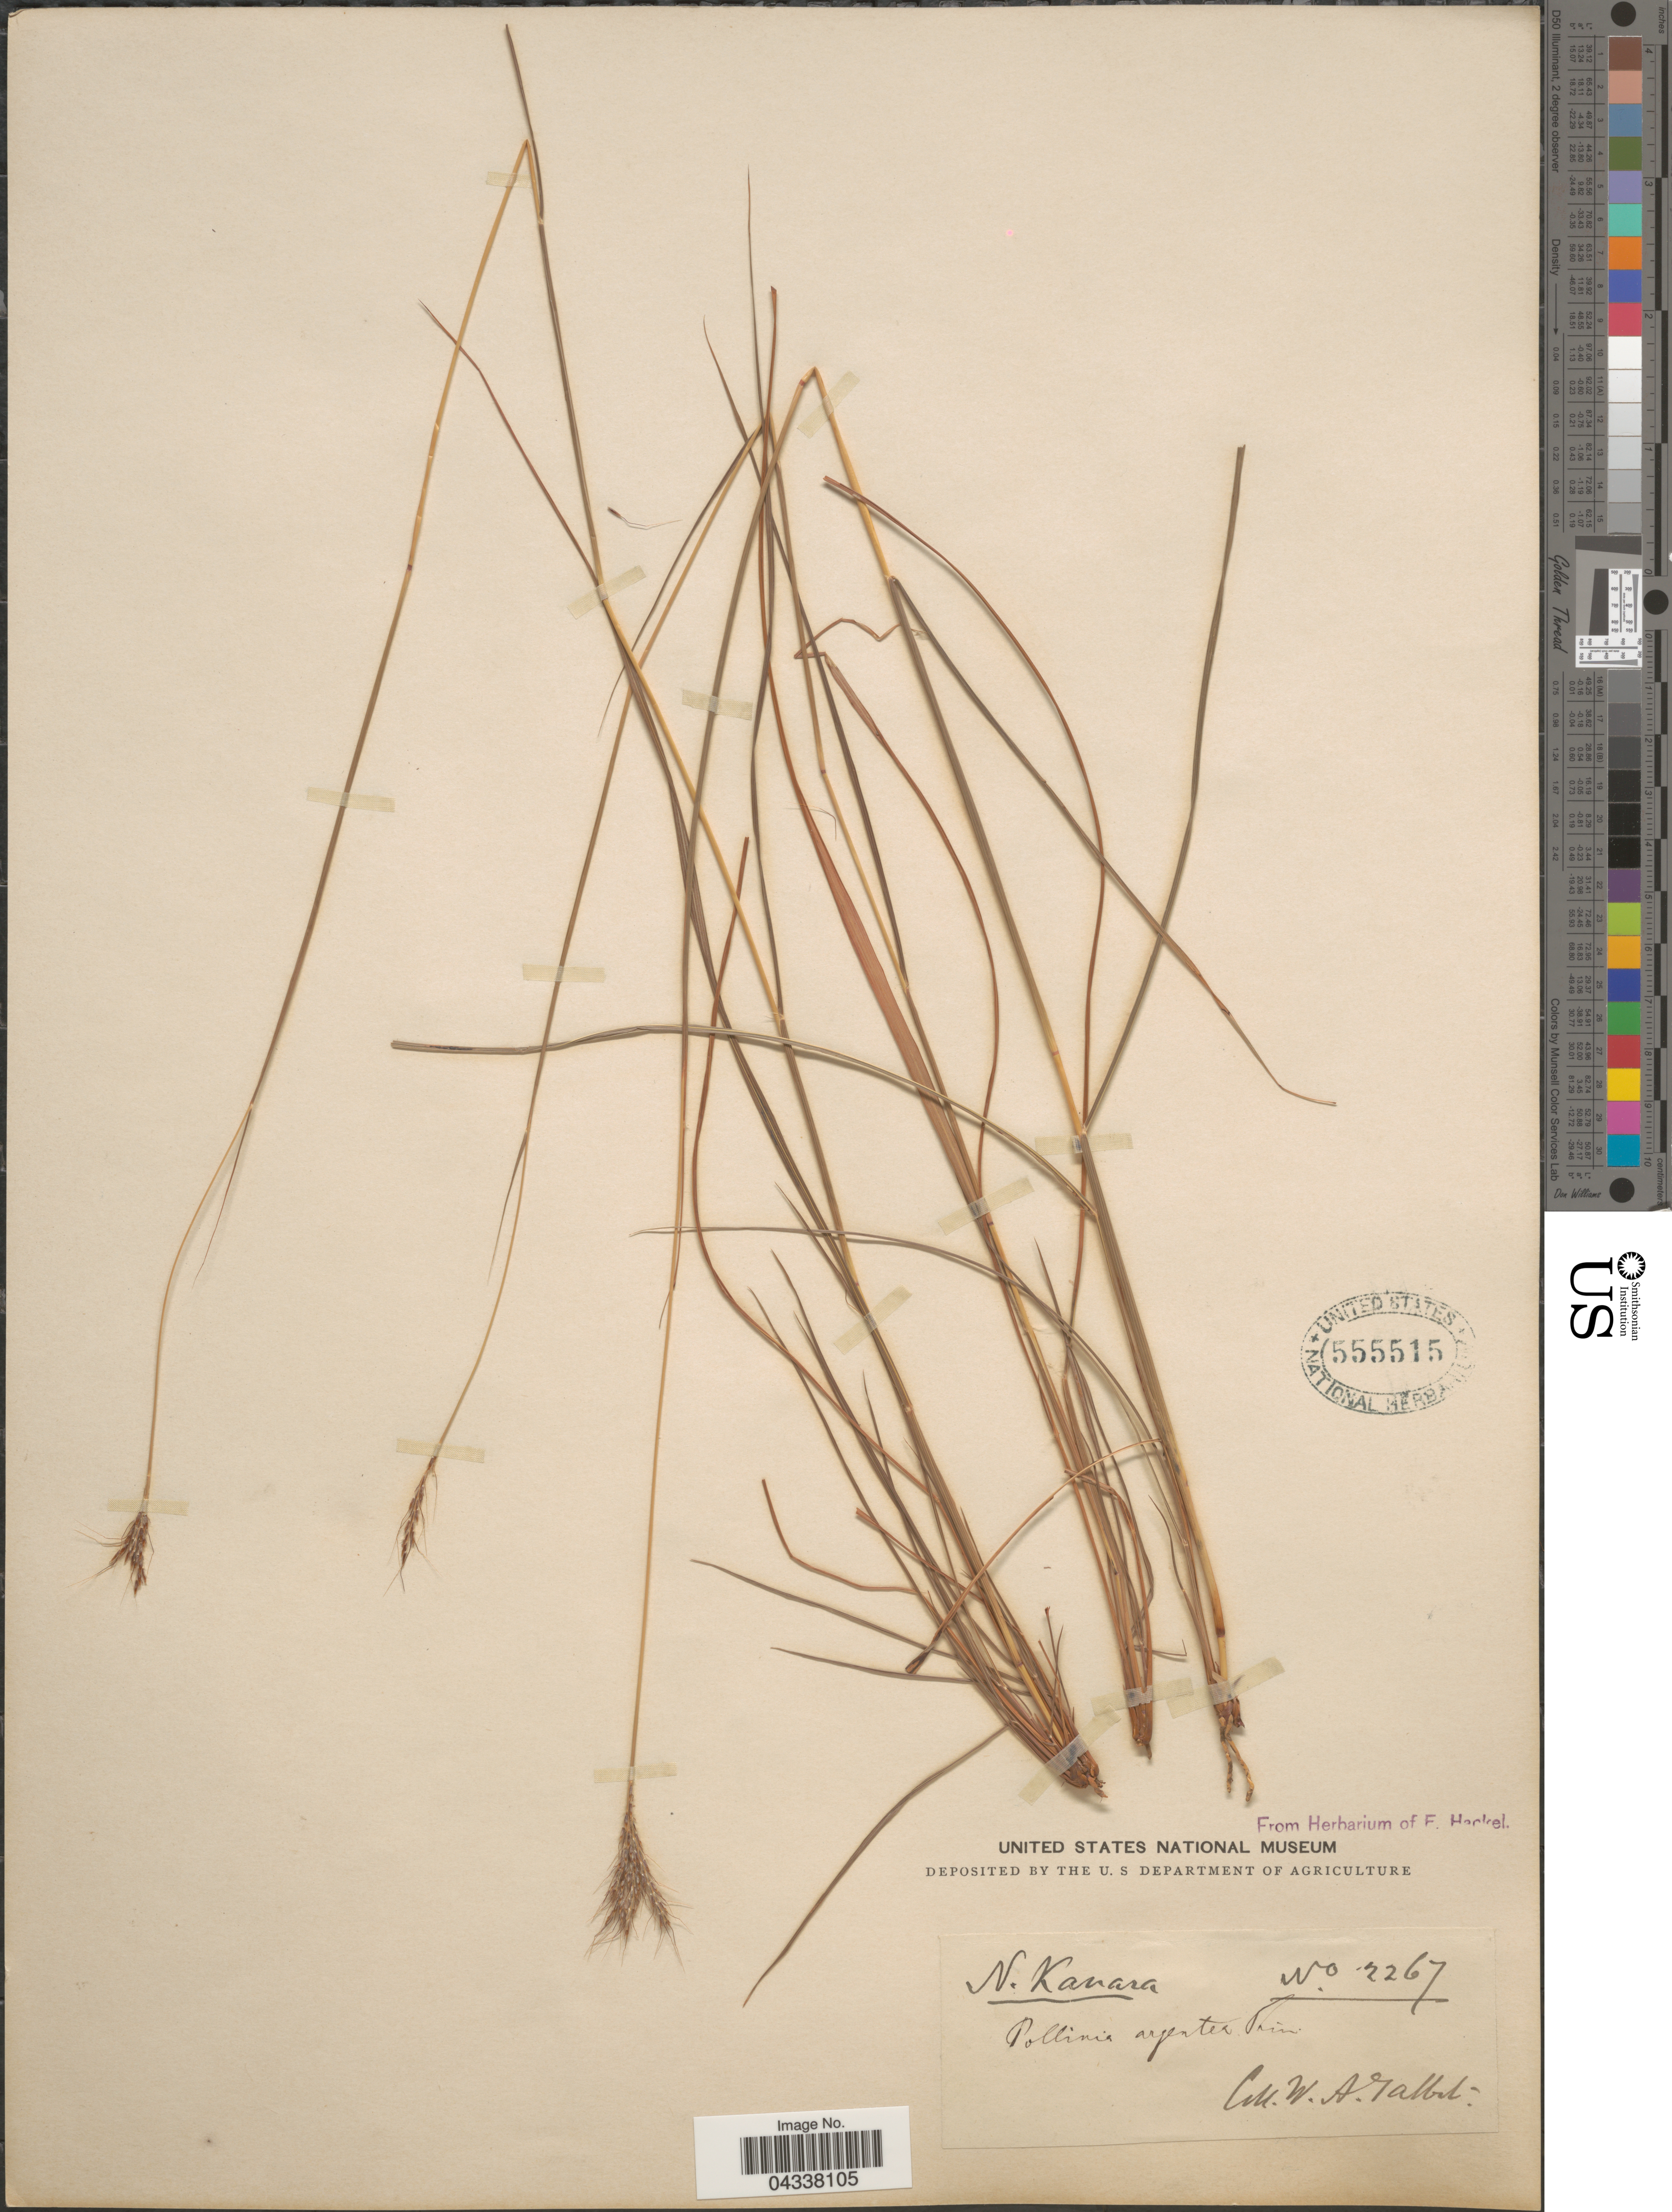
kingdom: Plantae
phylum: Tracheophyta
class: Liliopsida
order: Poales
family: Poaceae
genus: Pseudopogonatherum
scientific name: Pseudopogonatherum trispicatum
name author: (Schult.) Ohwi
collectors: W. Talbot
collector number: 2267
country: India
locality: N. Kanara.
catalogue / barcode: US 555515